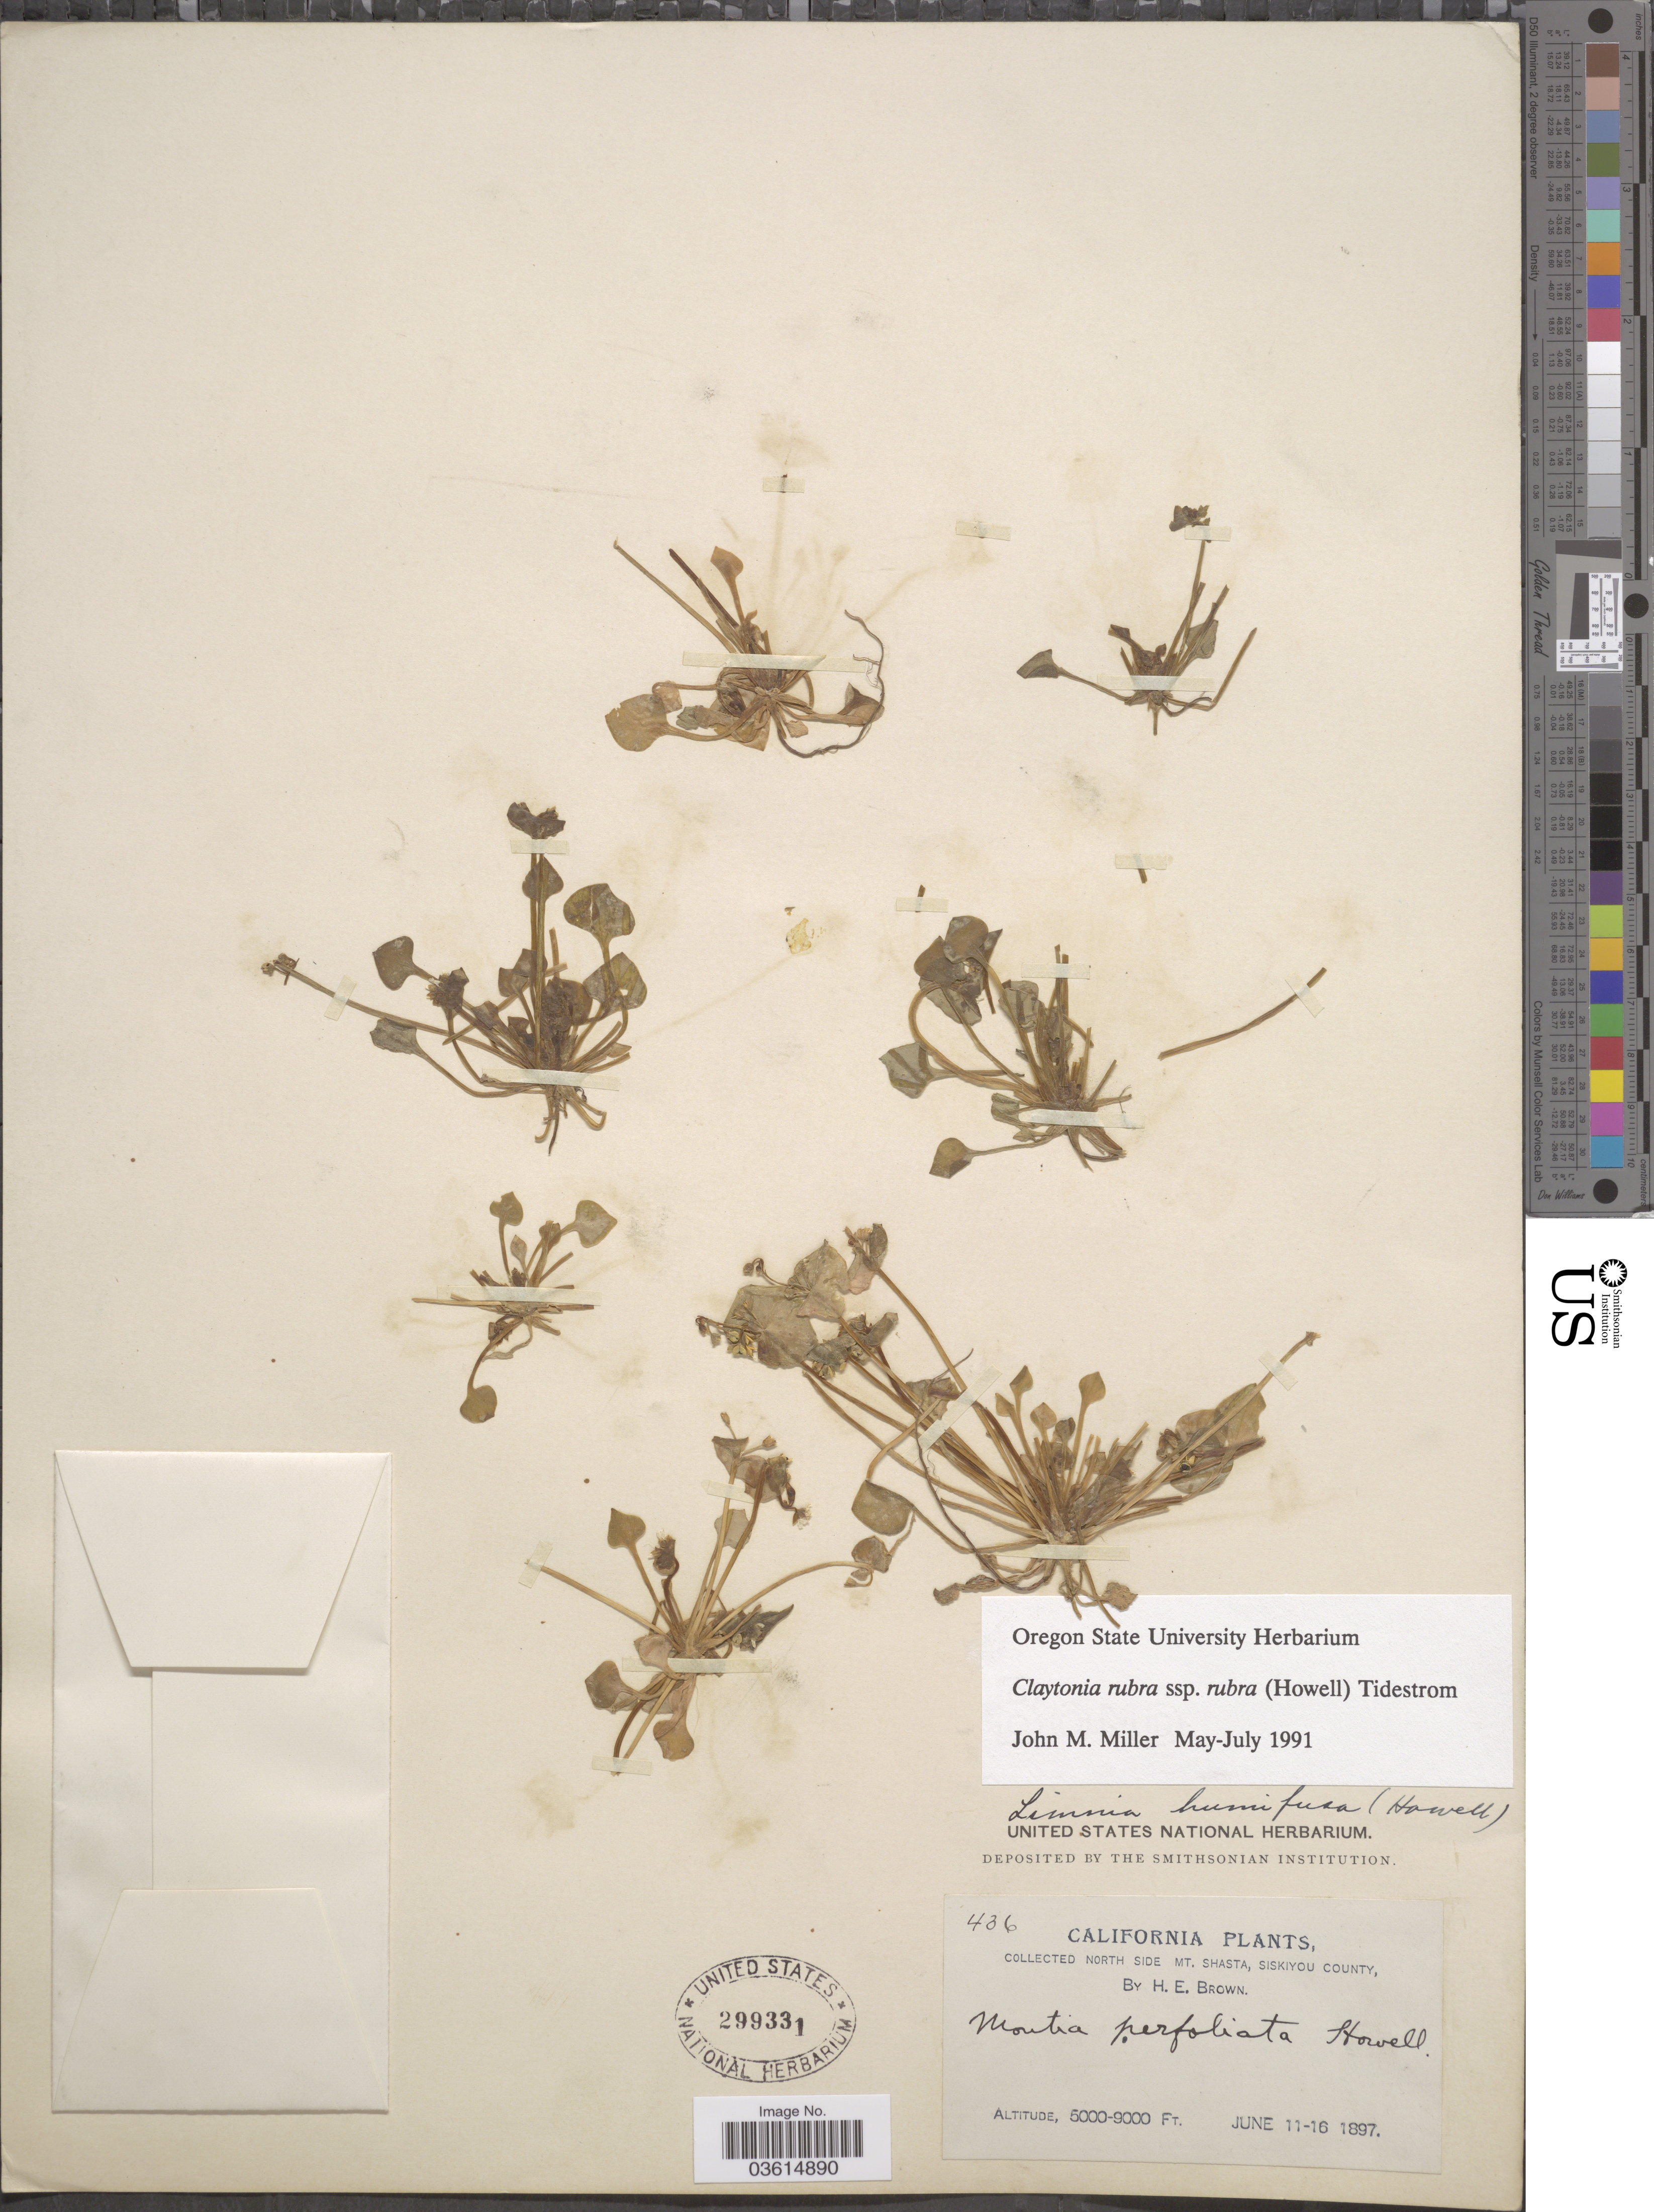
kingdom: Plantae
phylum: Tracheophyta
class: Magnoliopsida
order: Caryophyllales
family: Montiaceae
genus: Claytonia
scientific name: Claytonia rubra subsp. rubra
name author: (Howell) Tidestr.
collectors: H. E. Brown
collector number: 436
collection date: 1897-06-11/1897-06-16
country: United States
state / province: California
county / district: Siskiyou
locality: North side Mt. Shasta, Siskiyou County.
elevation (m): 1524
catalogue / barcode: US 299331